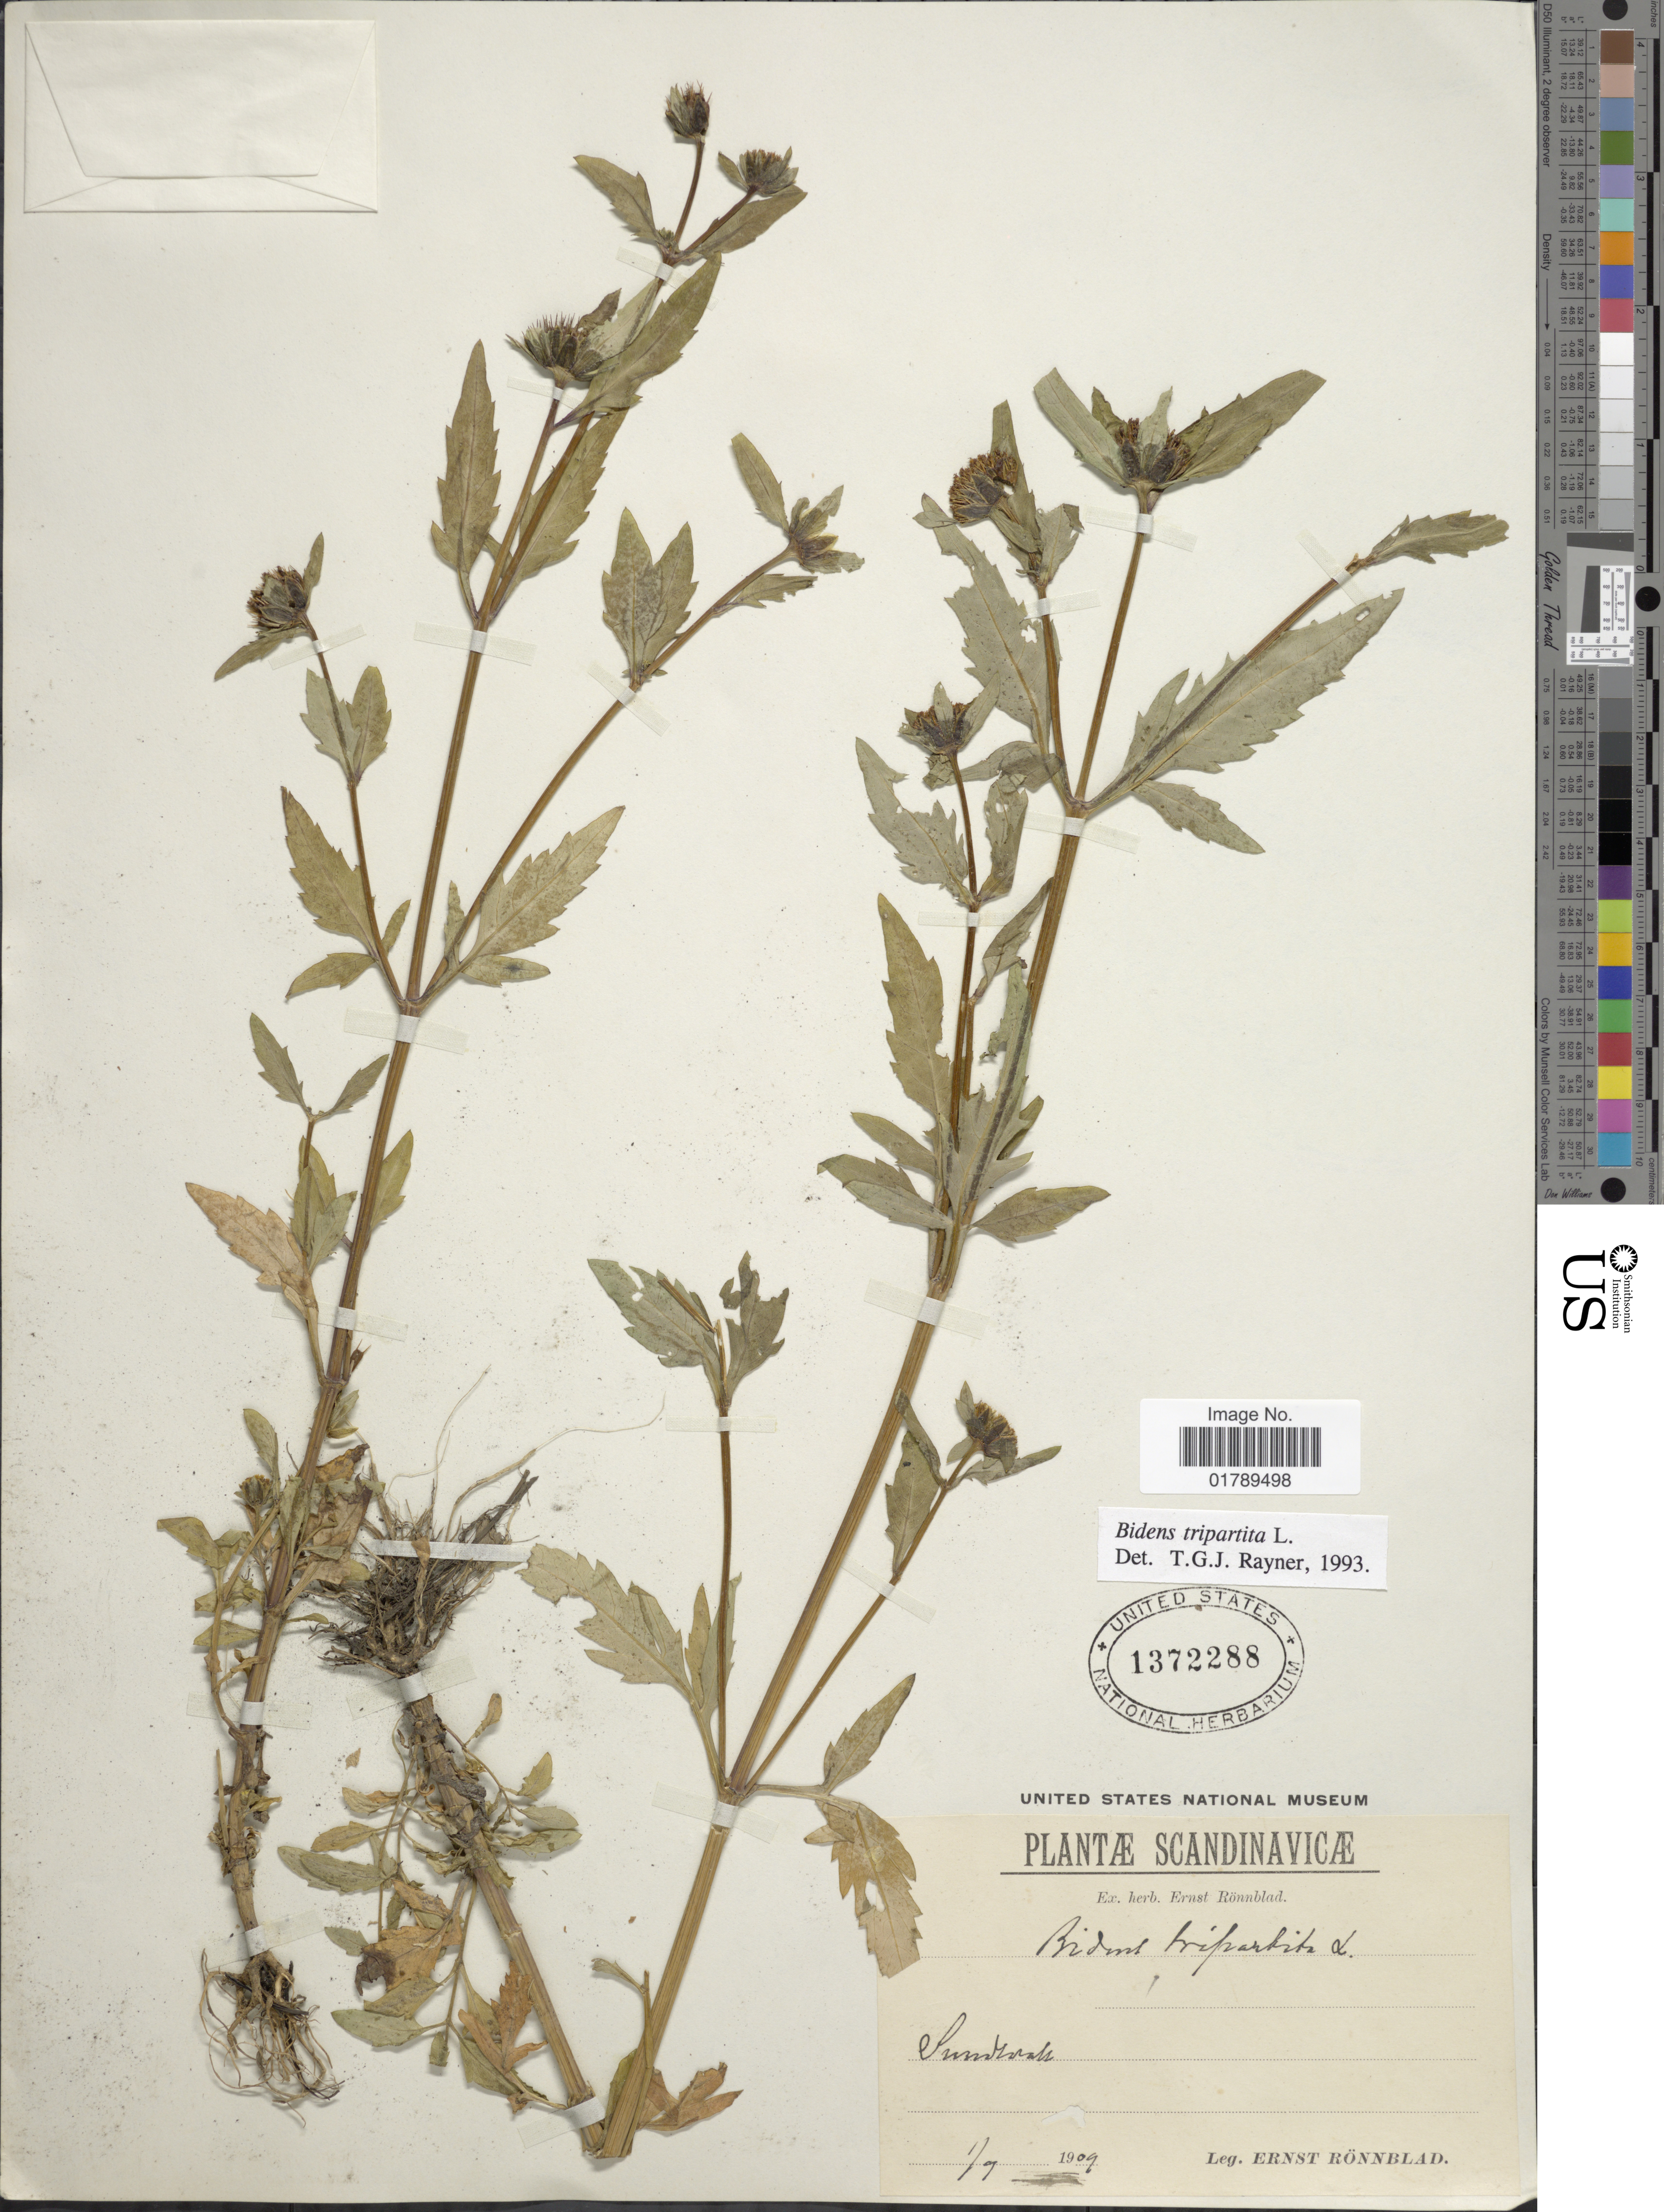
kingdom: Plantae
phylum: Tracheophyta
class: Magnoliopsida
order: Asterales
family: Asteraceae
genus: Bidens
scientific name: Bidens tripartita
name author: L.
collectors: E. Rönnblad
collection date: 1909-09-07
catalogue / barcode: US 1372288